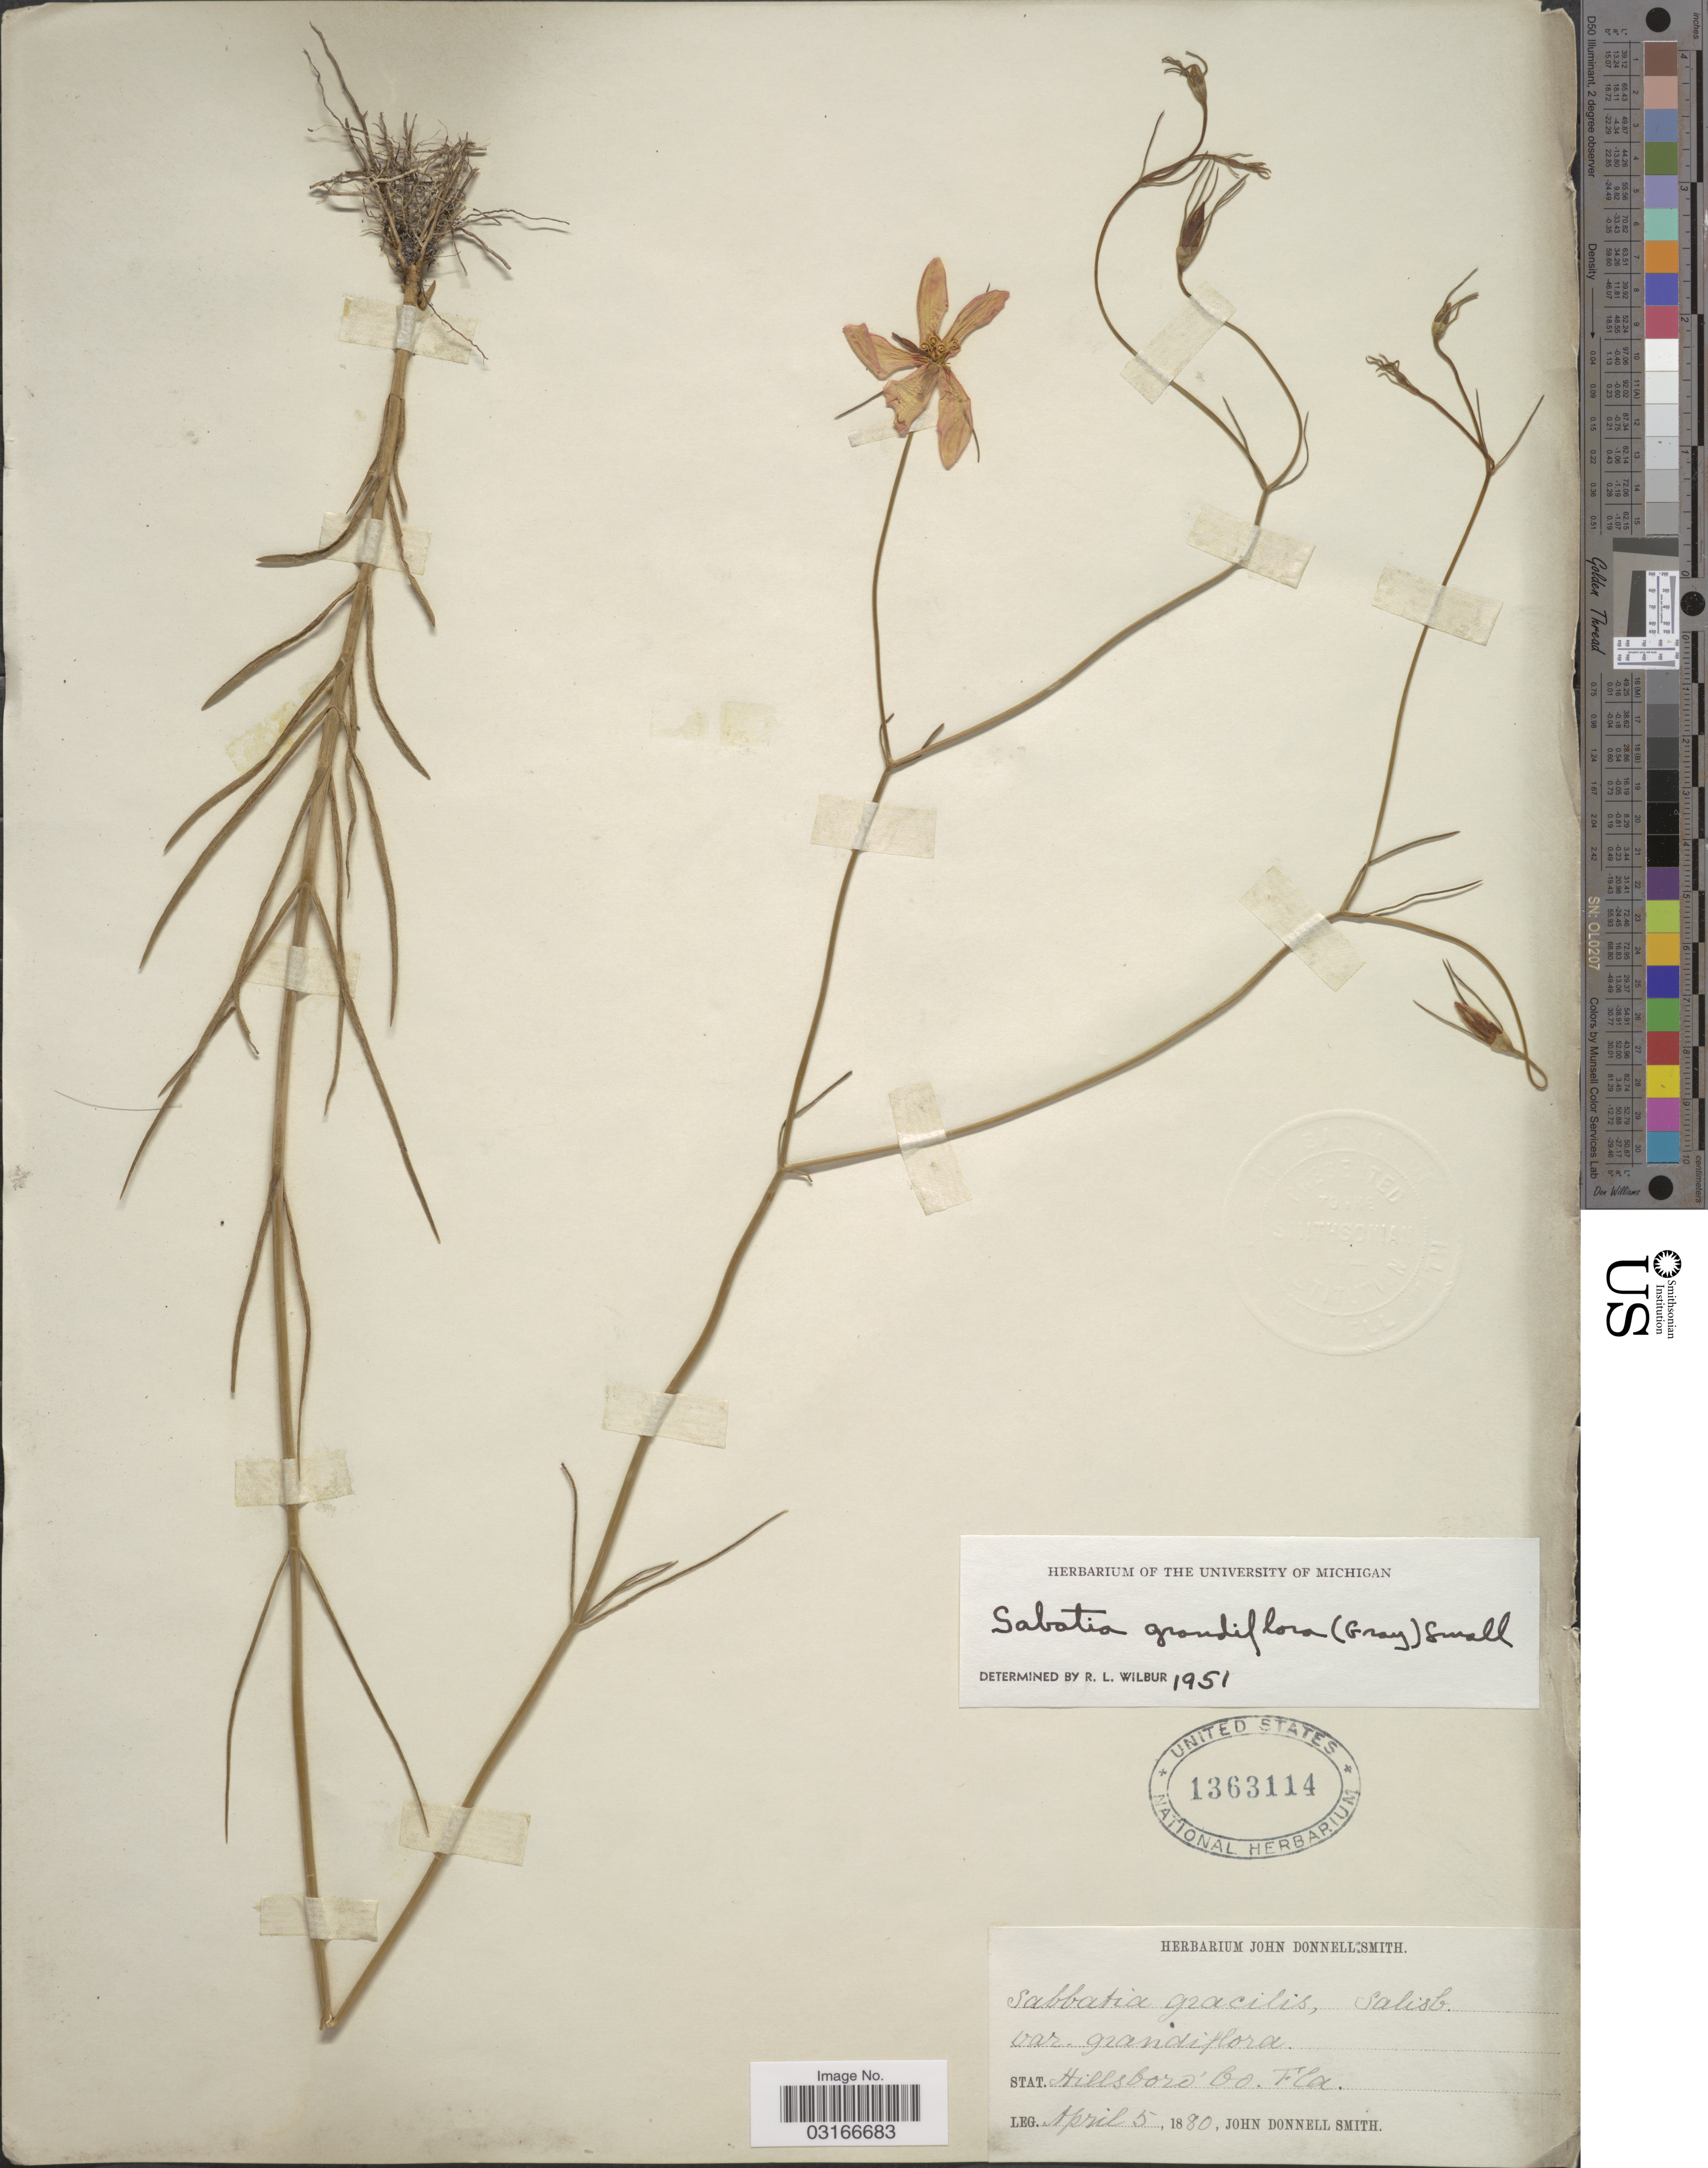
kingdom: Plantae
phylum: Tracheophyta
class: Magnoliopsida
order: Gentianales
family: Gentianaceae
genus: Sabatia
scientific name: Sabatia grandiflora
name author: (A. Gray) Small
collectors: J. Donnell Smith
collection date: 1880-04-05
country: United States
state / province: Florida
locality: Stat. Hillsboro Co. Fla.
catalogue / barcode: US 1363114